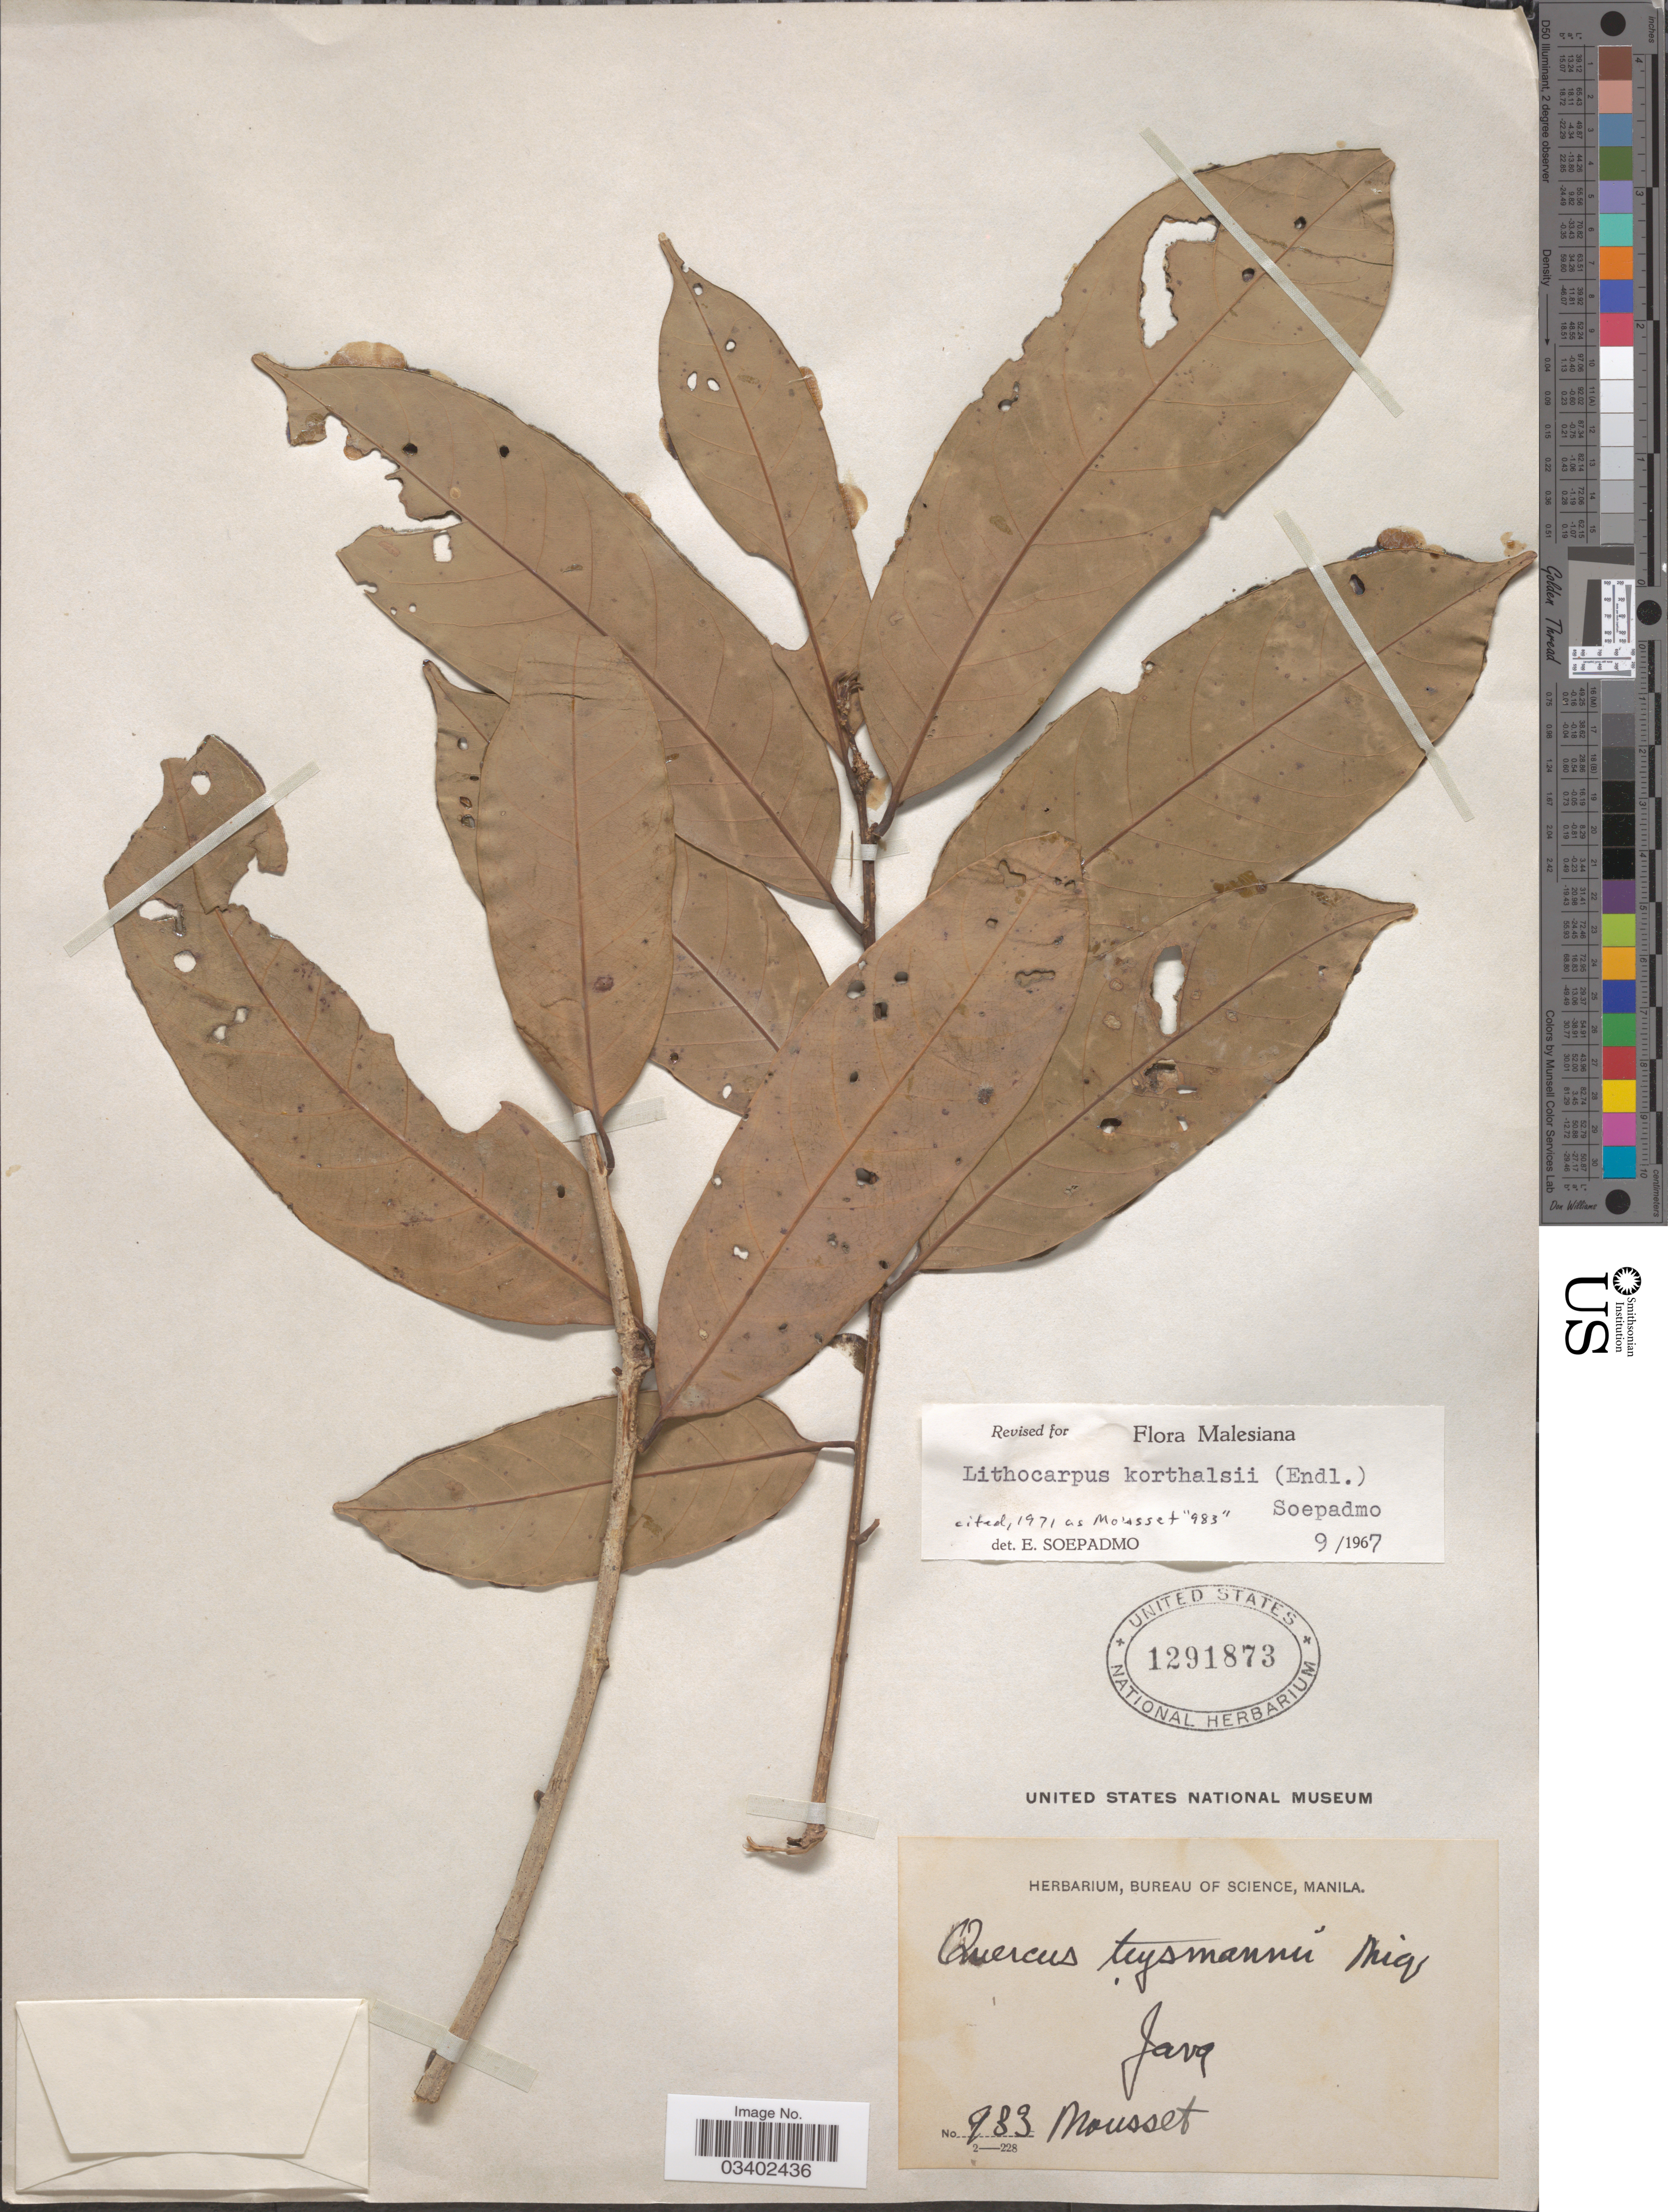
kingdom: Plantae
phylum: Tracheophyta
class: Magnoliopsida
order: Fagales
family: Fagaceae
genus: Lithocarpus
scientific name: Lithocarpus korthalsii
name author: (Endl.) Soepadmo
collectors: Mousset, --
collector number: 933*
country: Indonesia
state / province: Java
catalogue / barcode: US 1291873